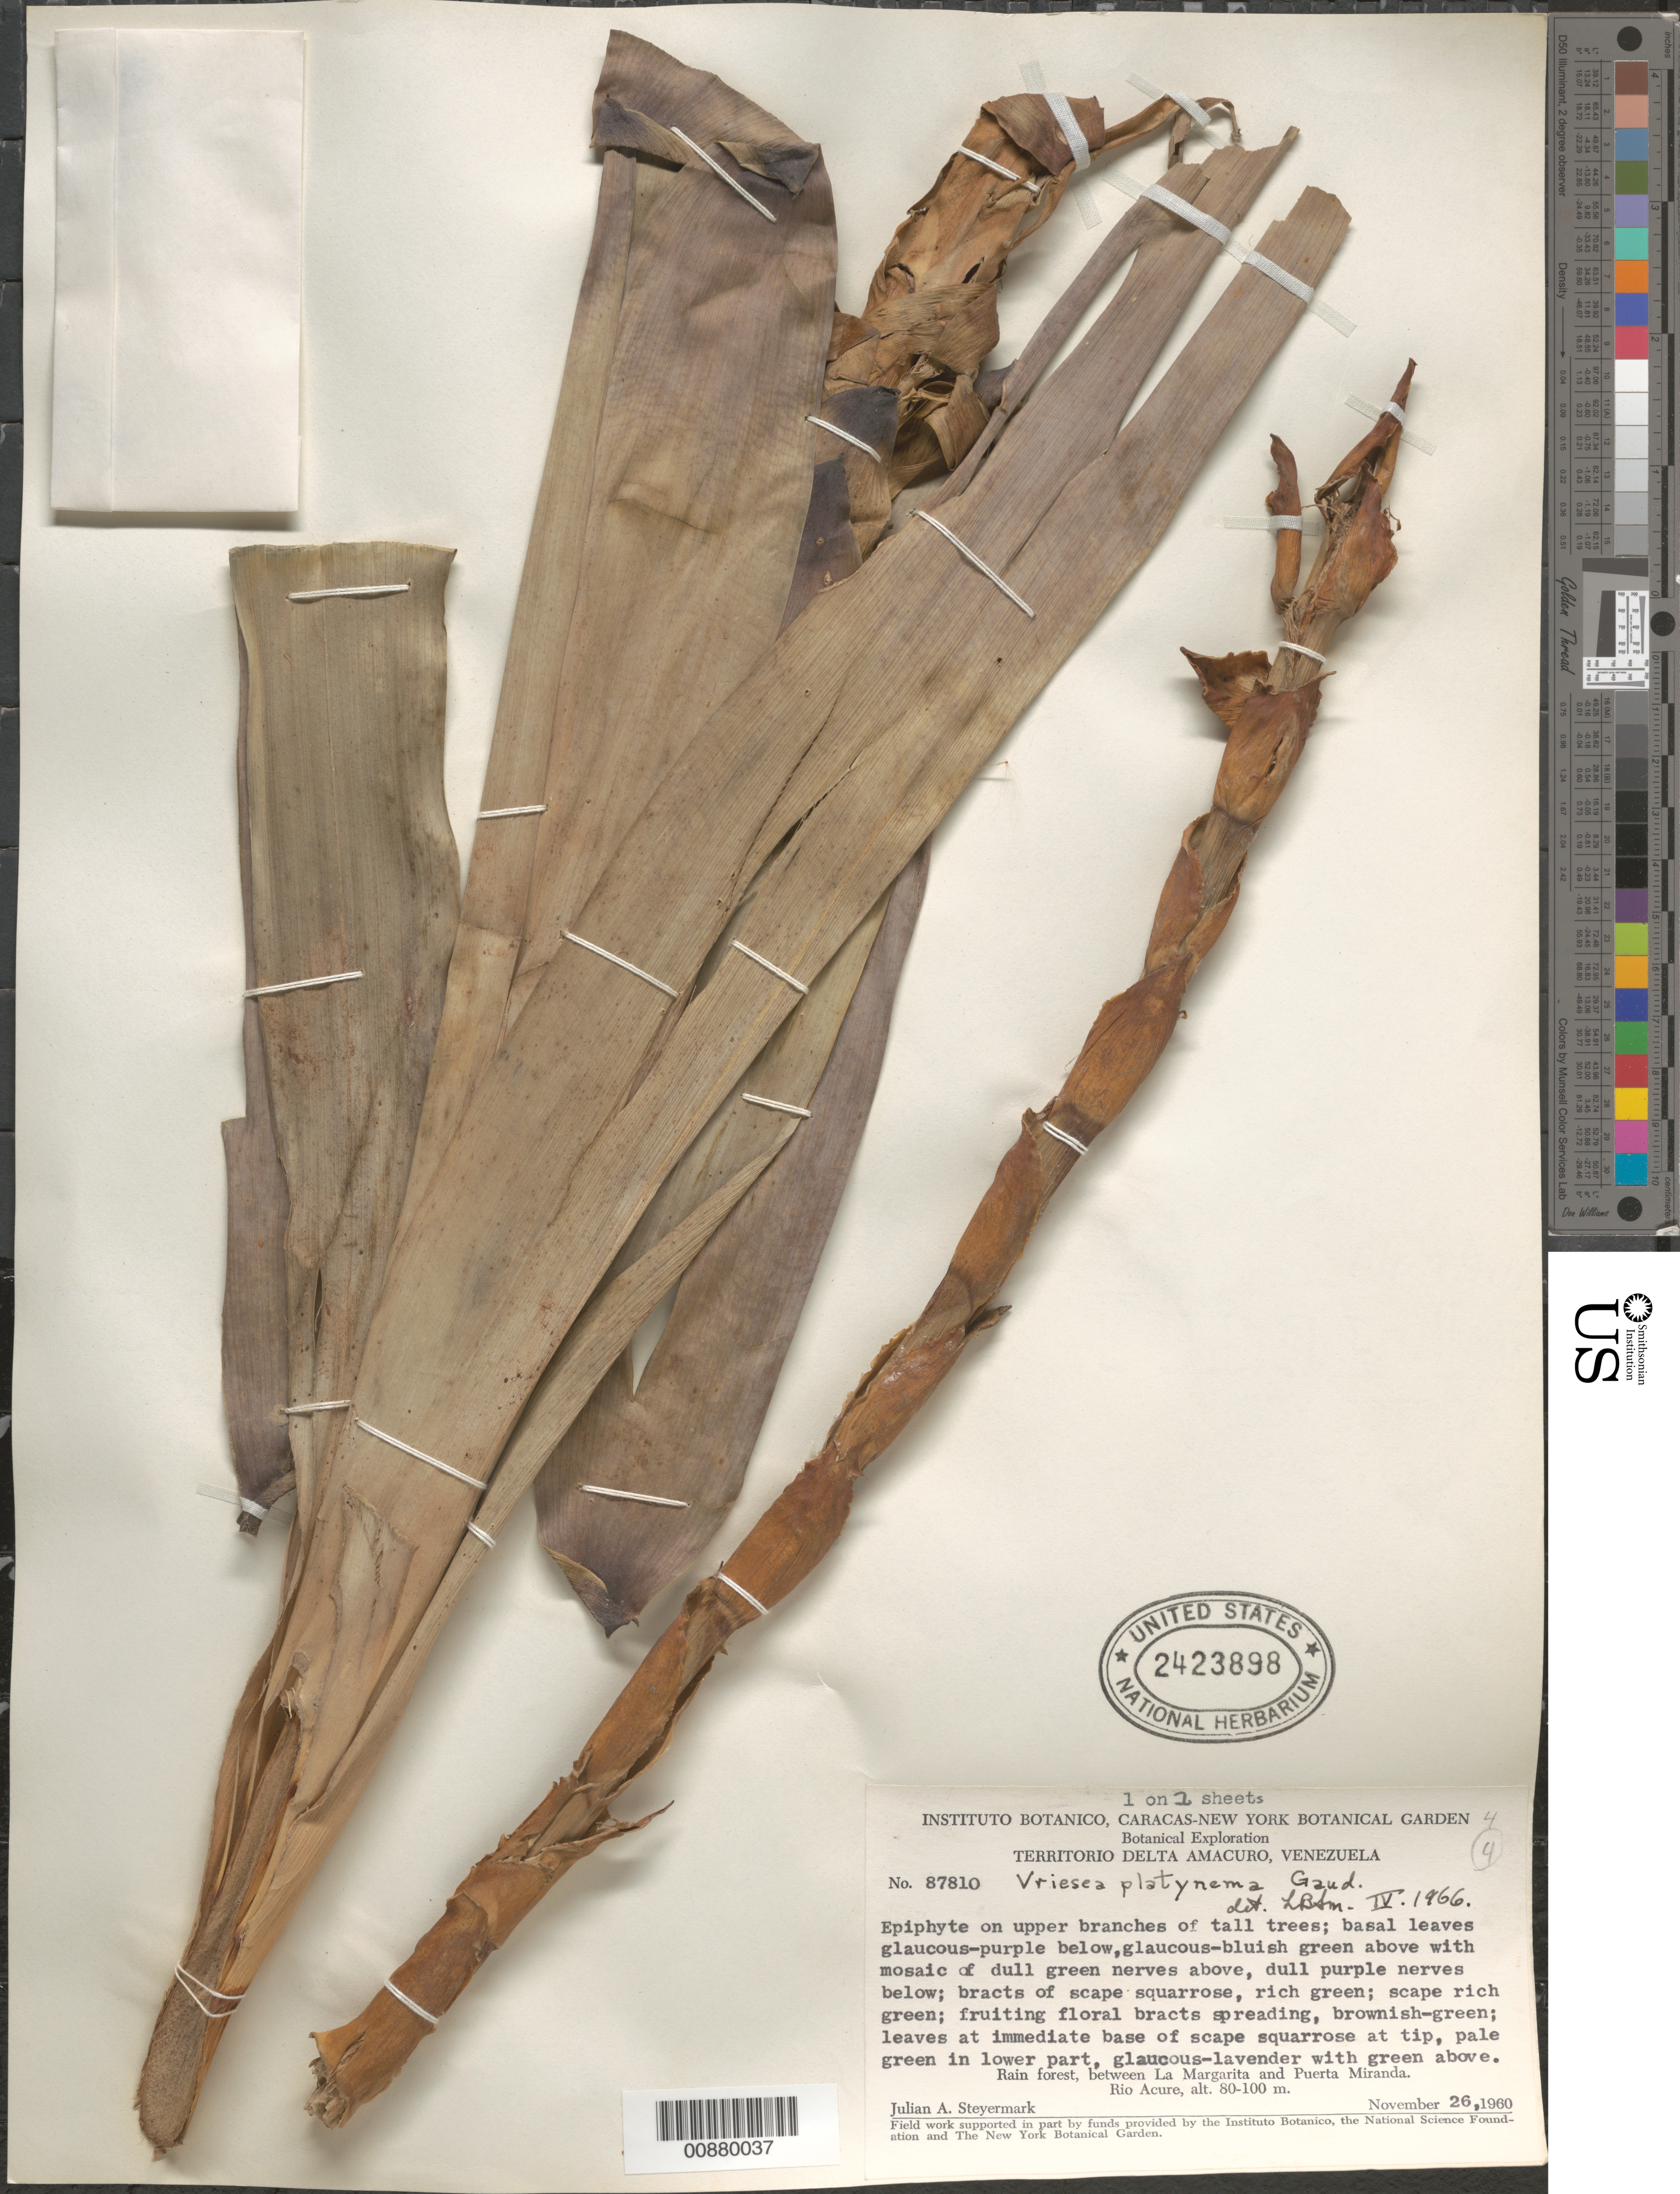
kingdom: Plantae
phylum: Tracheophyta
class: Liliopsida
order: Poales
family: Bromeliaceae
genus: Vriesea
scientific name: Vriesea platynema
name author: Gaudich.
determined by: Smith, Lyman B., (US), NMNH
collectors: J. Steyermark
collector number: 87810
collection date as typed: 26-Nov-60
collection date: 1960-11-26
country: Venezuela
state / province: Delta Amacuro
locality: Río Acure, between La Margarita and Puerto Miranda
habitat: On upper branches of tall trees; rainforest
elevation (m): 80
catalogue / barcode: US 2423898